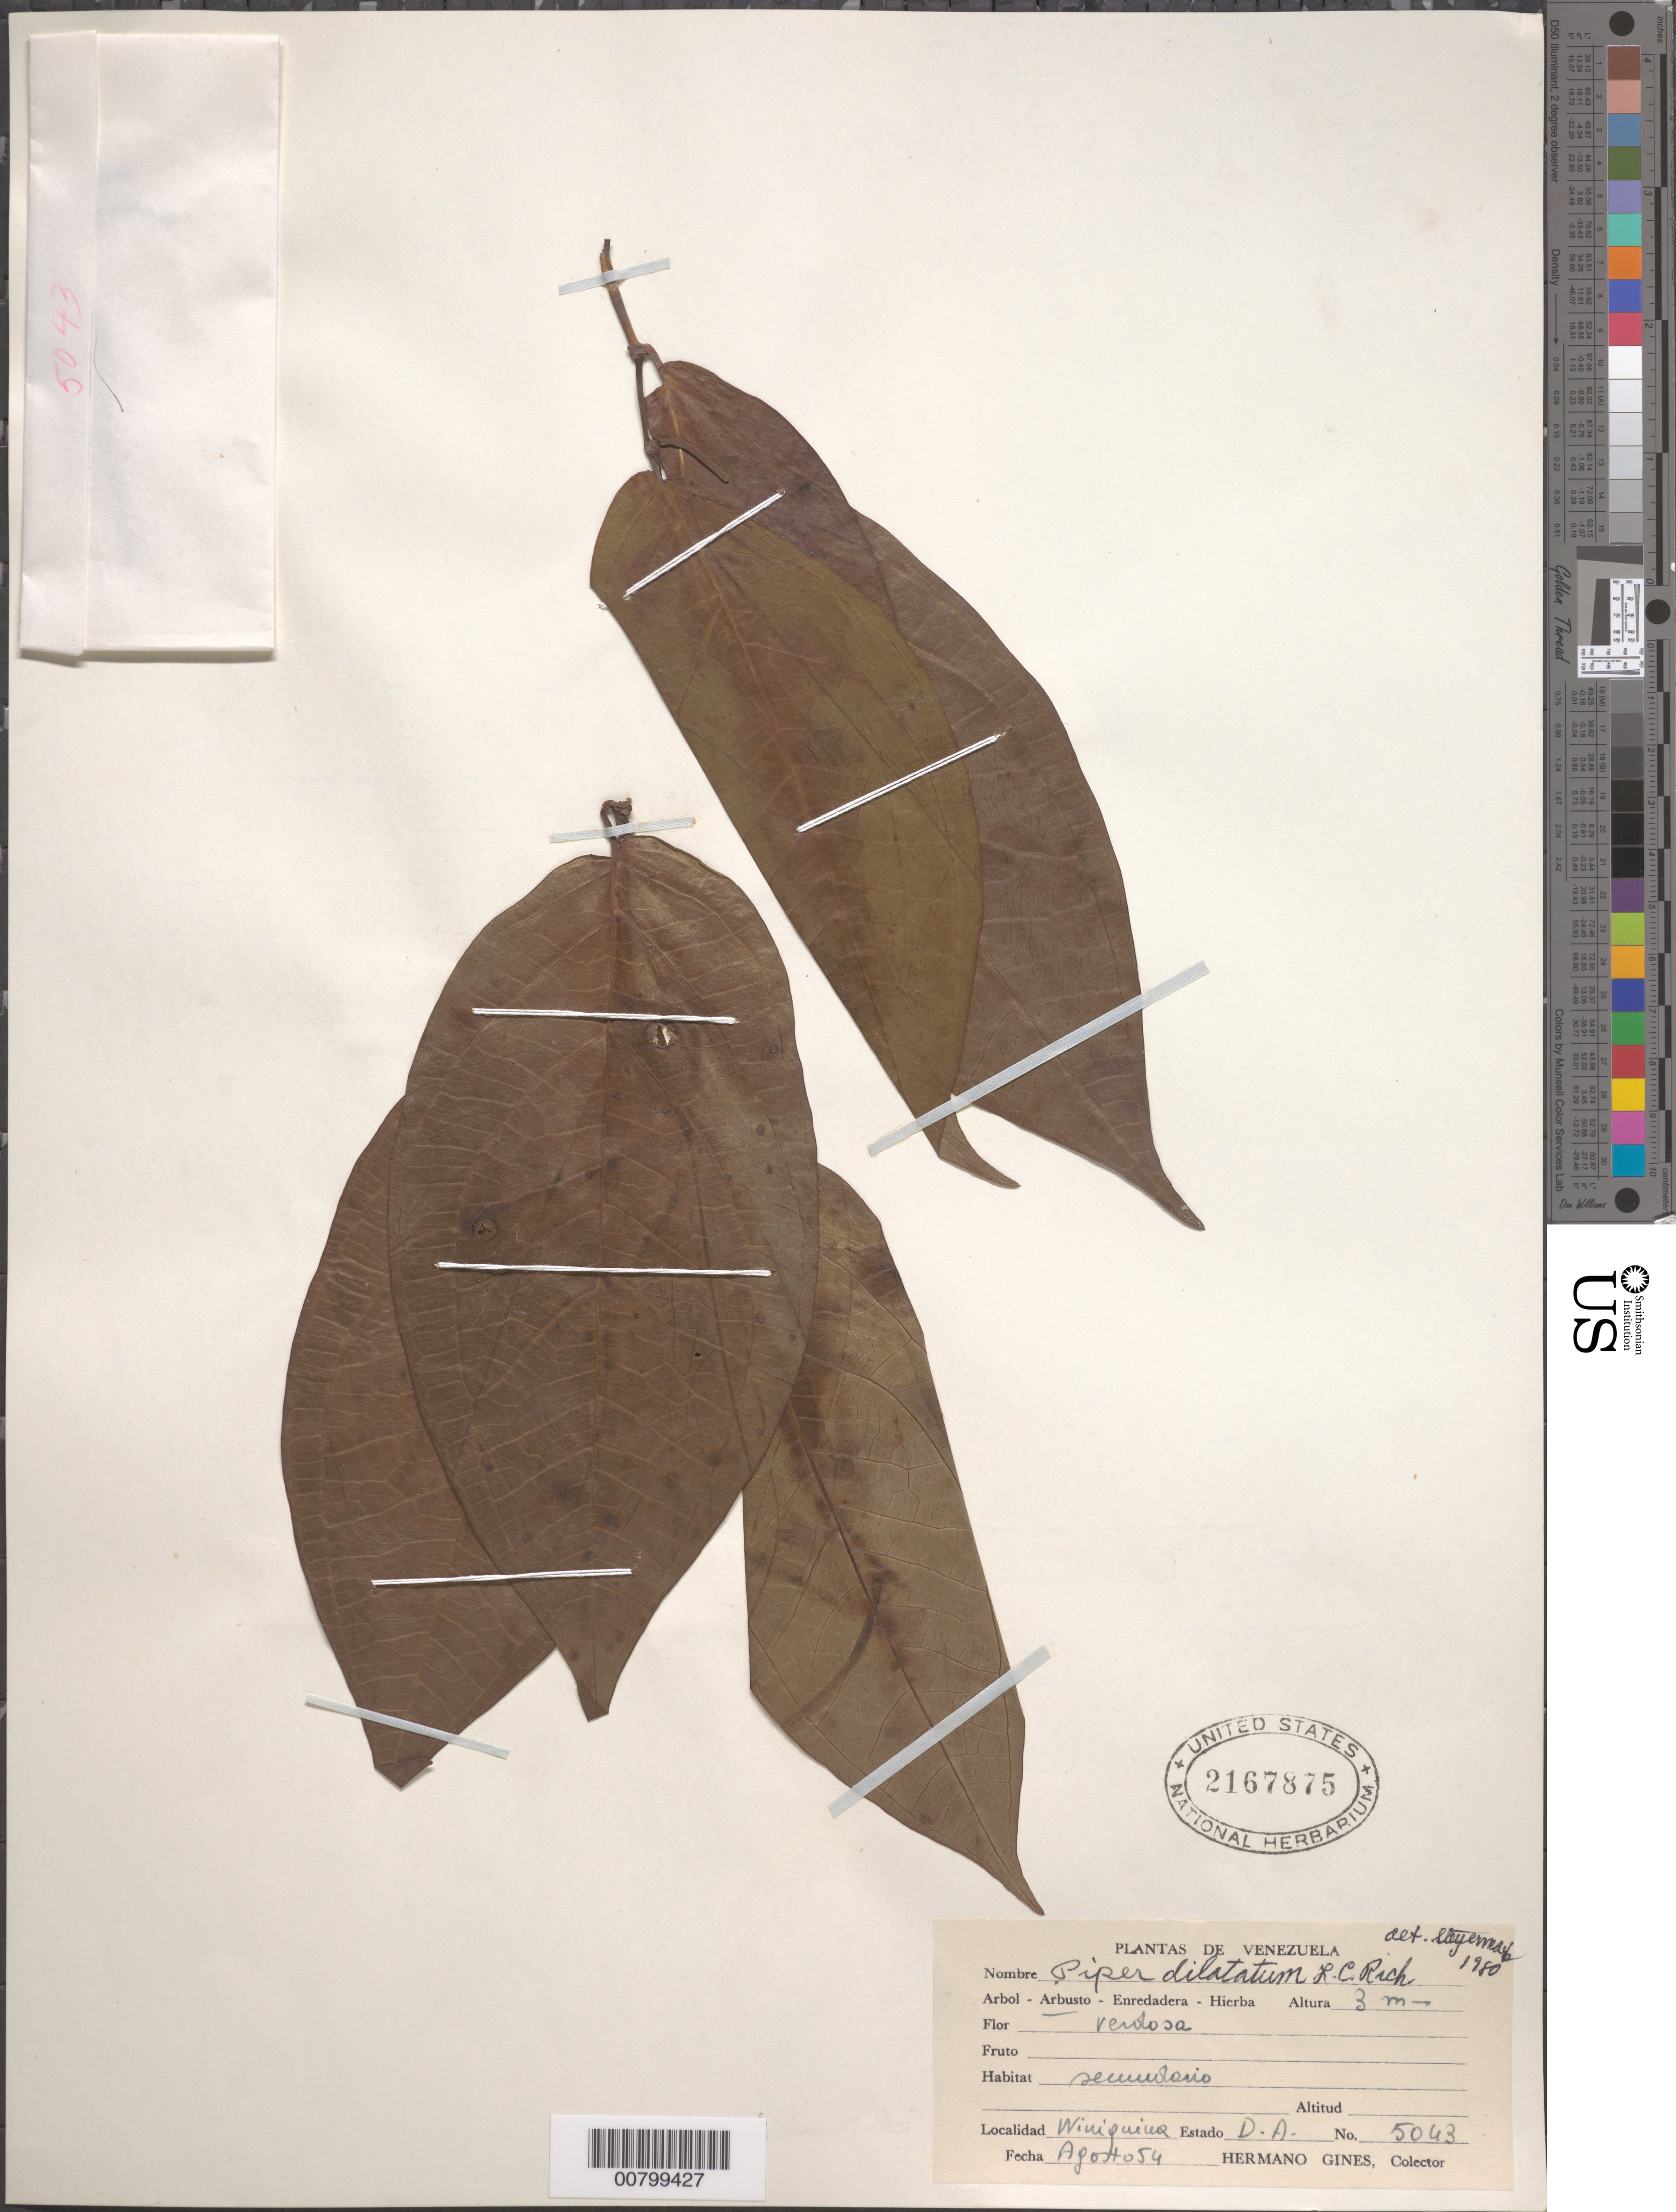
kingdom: Plantae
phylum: Tracheophyta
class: Magnoliopsida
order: Piperales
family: Piperaceae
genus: Piper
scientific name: Piper dilatatum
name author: Rich.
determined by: Steyermark, Julian A., (VEN)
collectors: H. Gines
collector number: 5043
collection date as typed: Aug-54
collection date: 1954-08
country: Venezuela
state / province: Delta Amacuro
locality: C. Wiuiquina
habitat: Secondario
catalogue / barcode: US 2167875